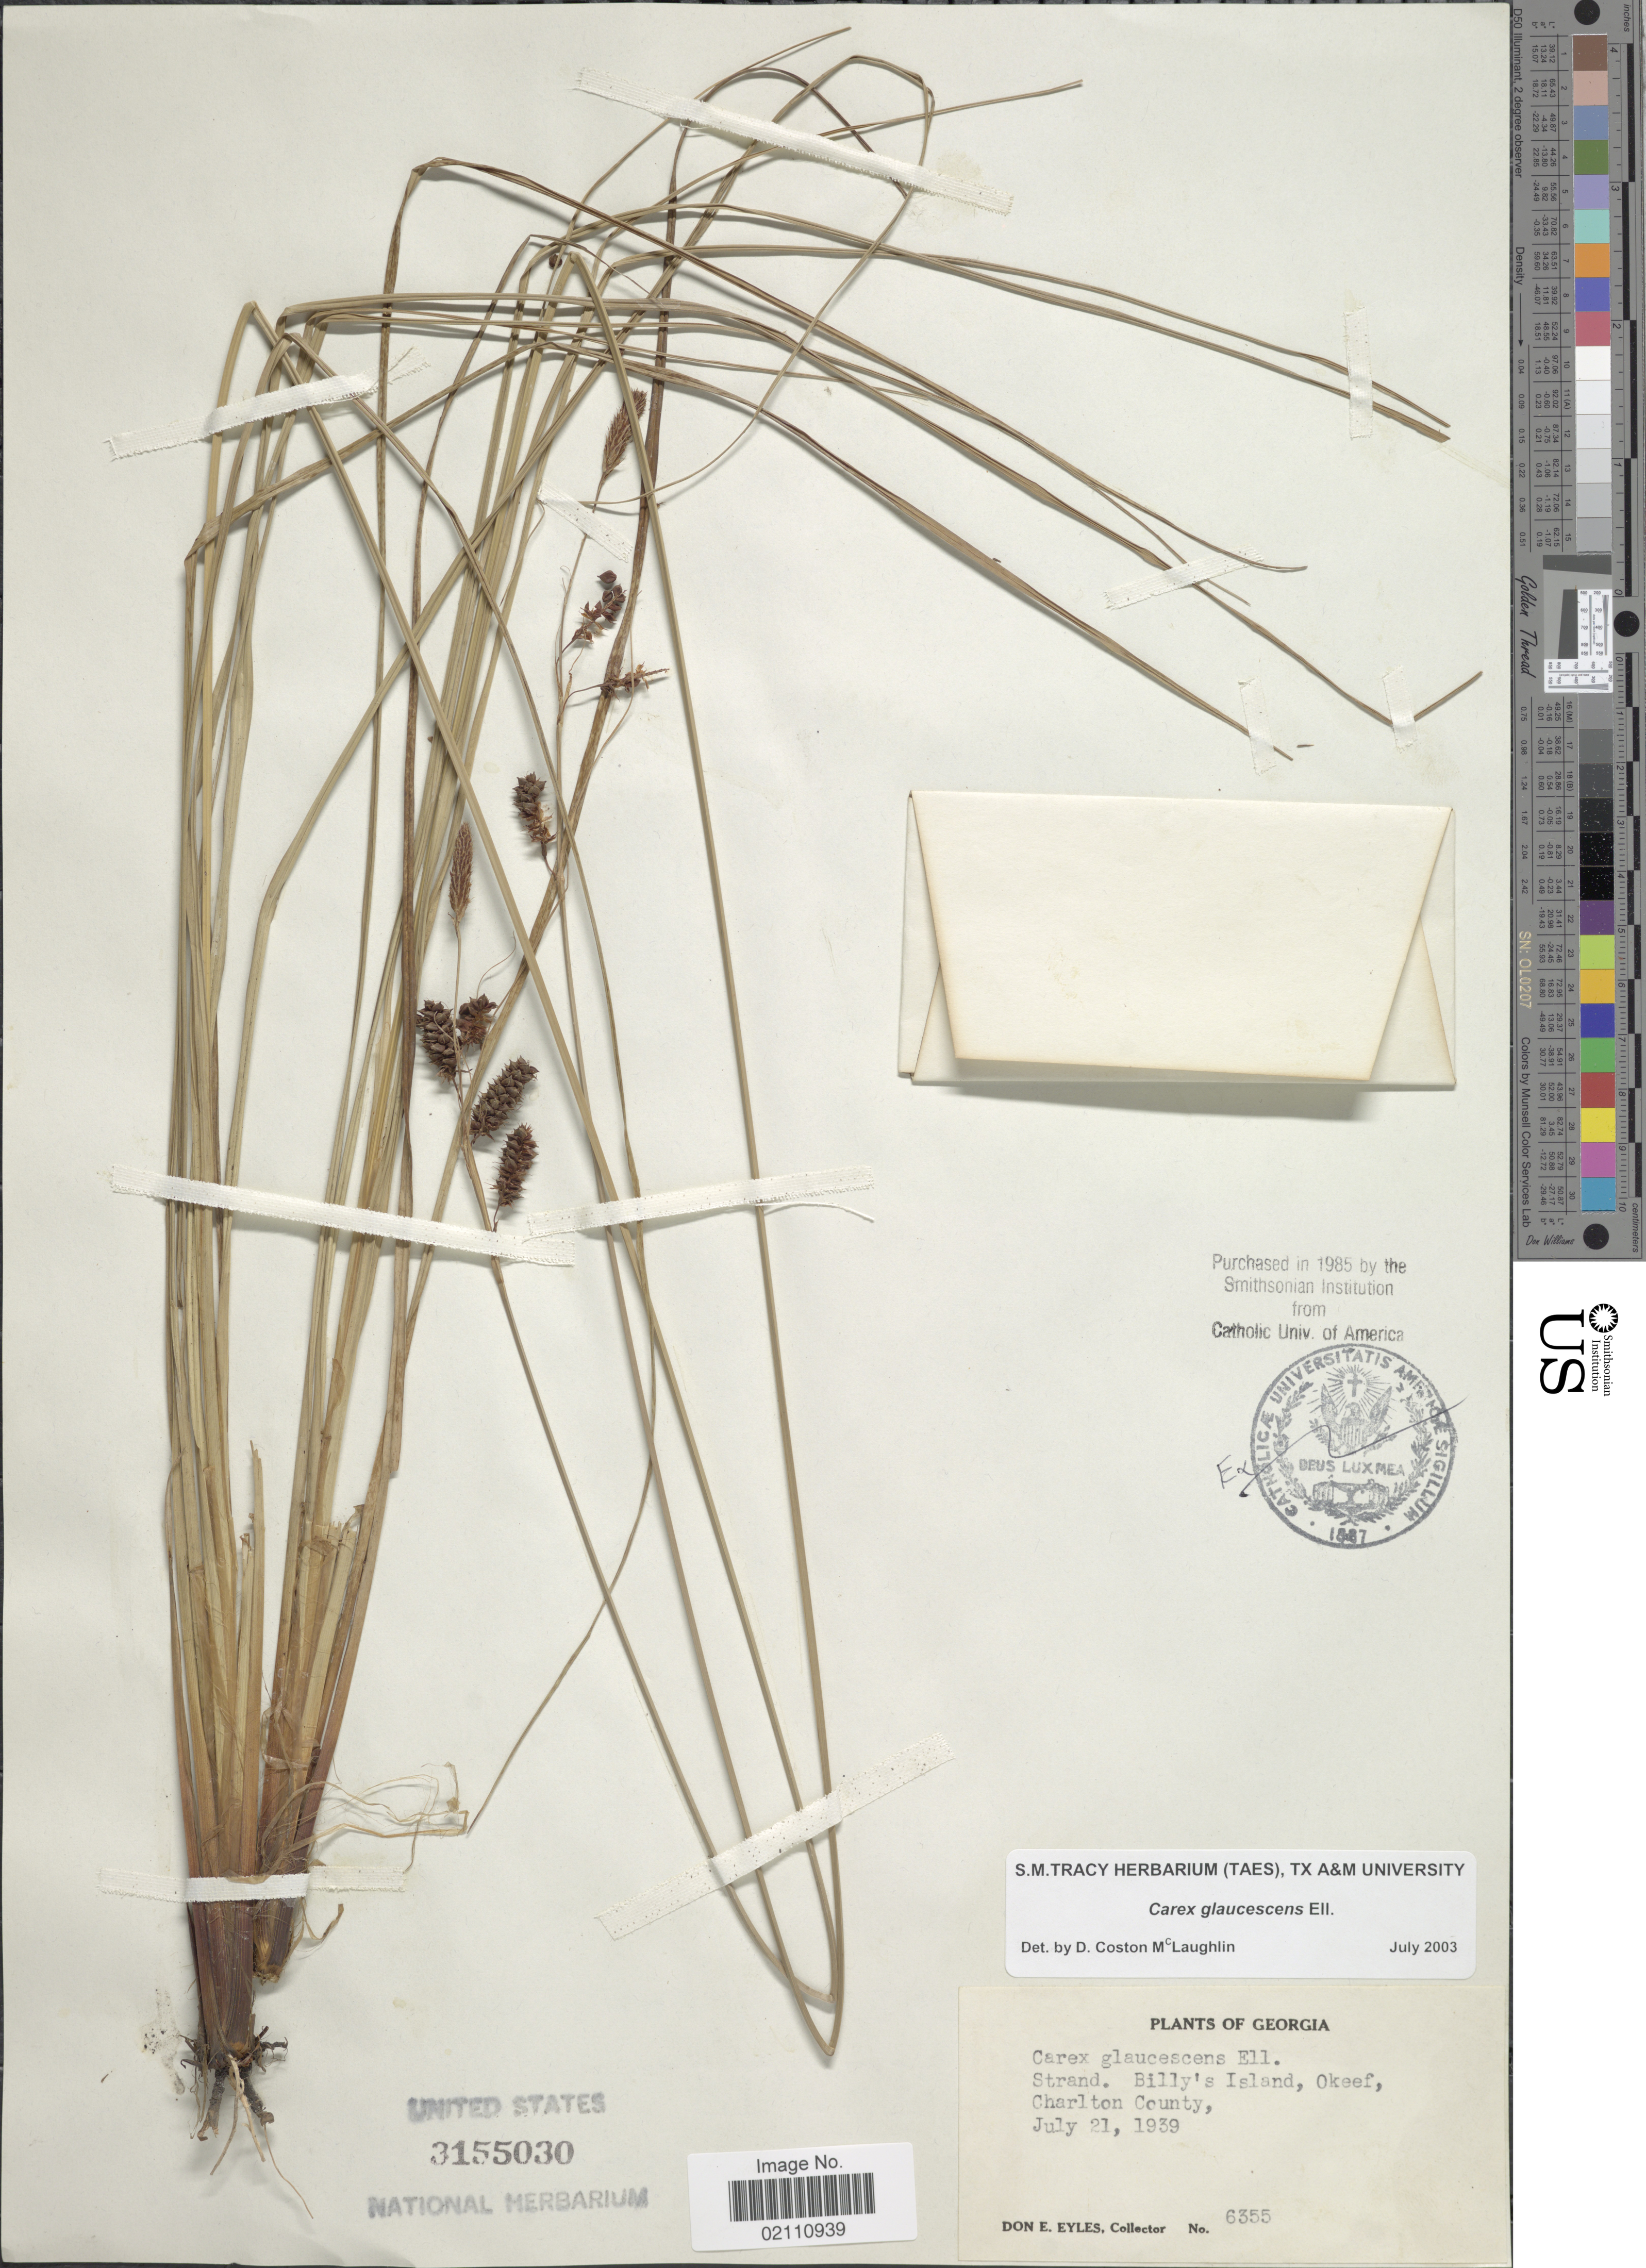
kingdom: Plantae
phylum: Tracheophyta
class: Liliopsida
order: Poales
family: Cyperaceae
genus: Carex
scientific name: Carex glaucescens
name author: Elliott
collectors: D. Eyles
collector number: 6355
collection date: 1939-07-21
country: United States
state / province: Georgia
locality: Billy's Island, Okeef, Charlton County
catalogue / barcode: US 3155030